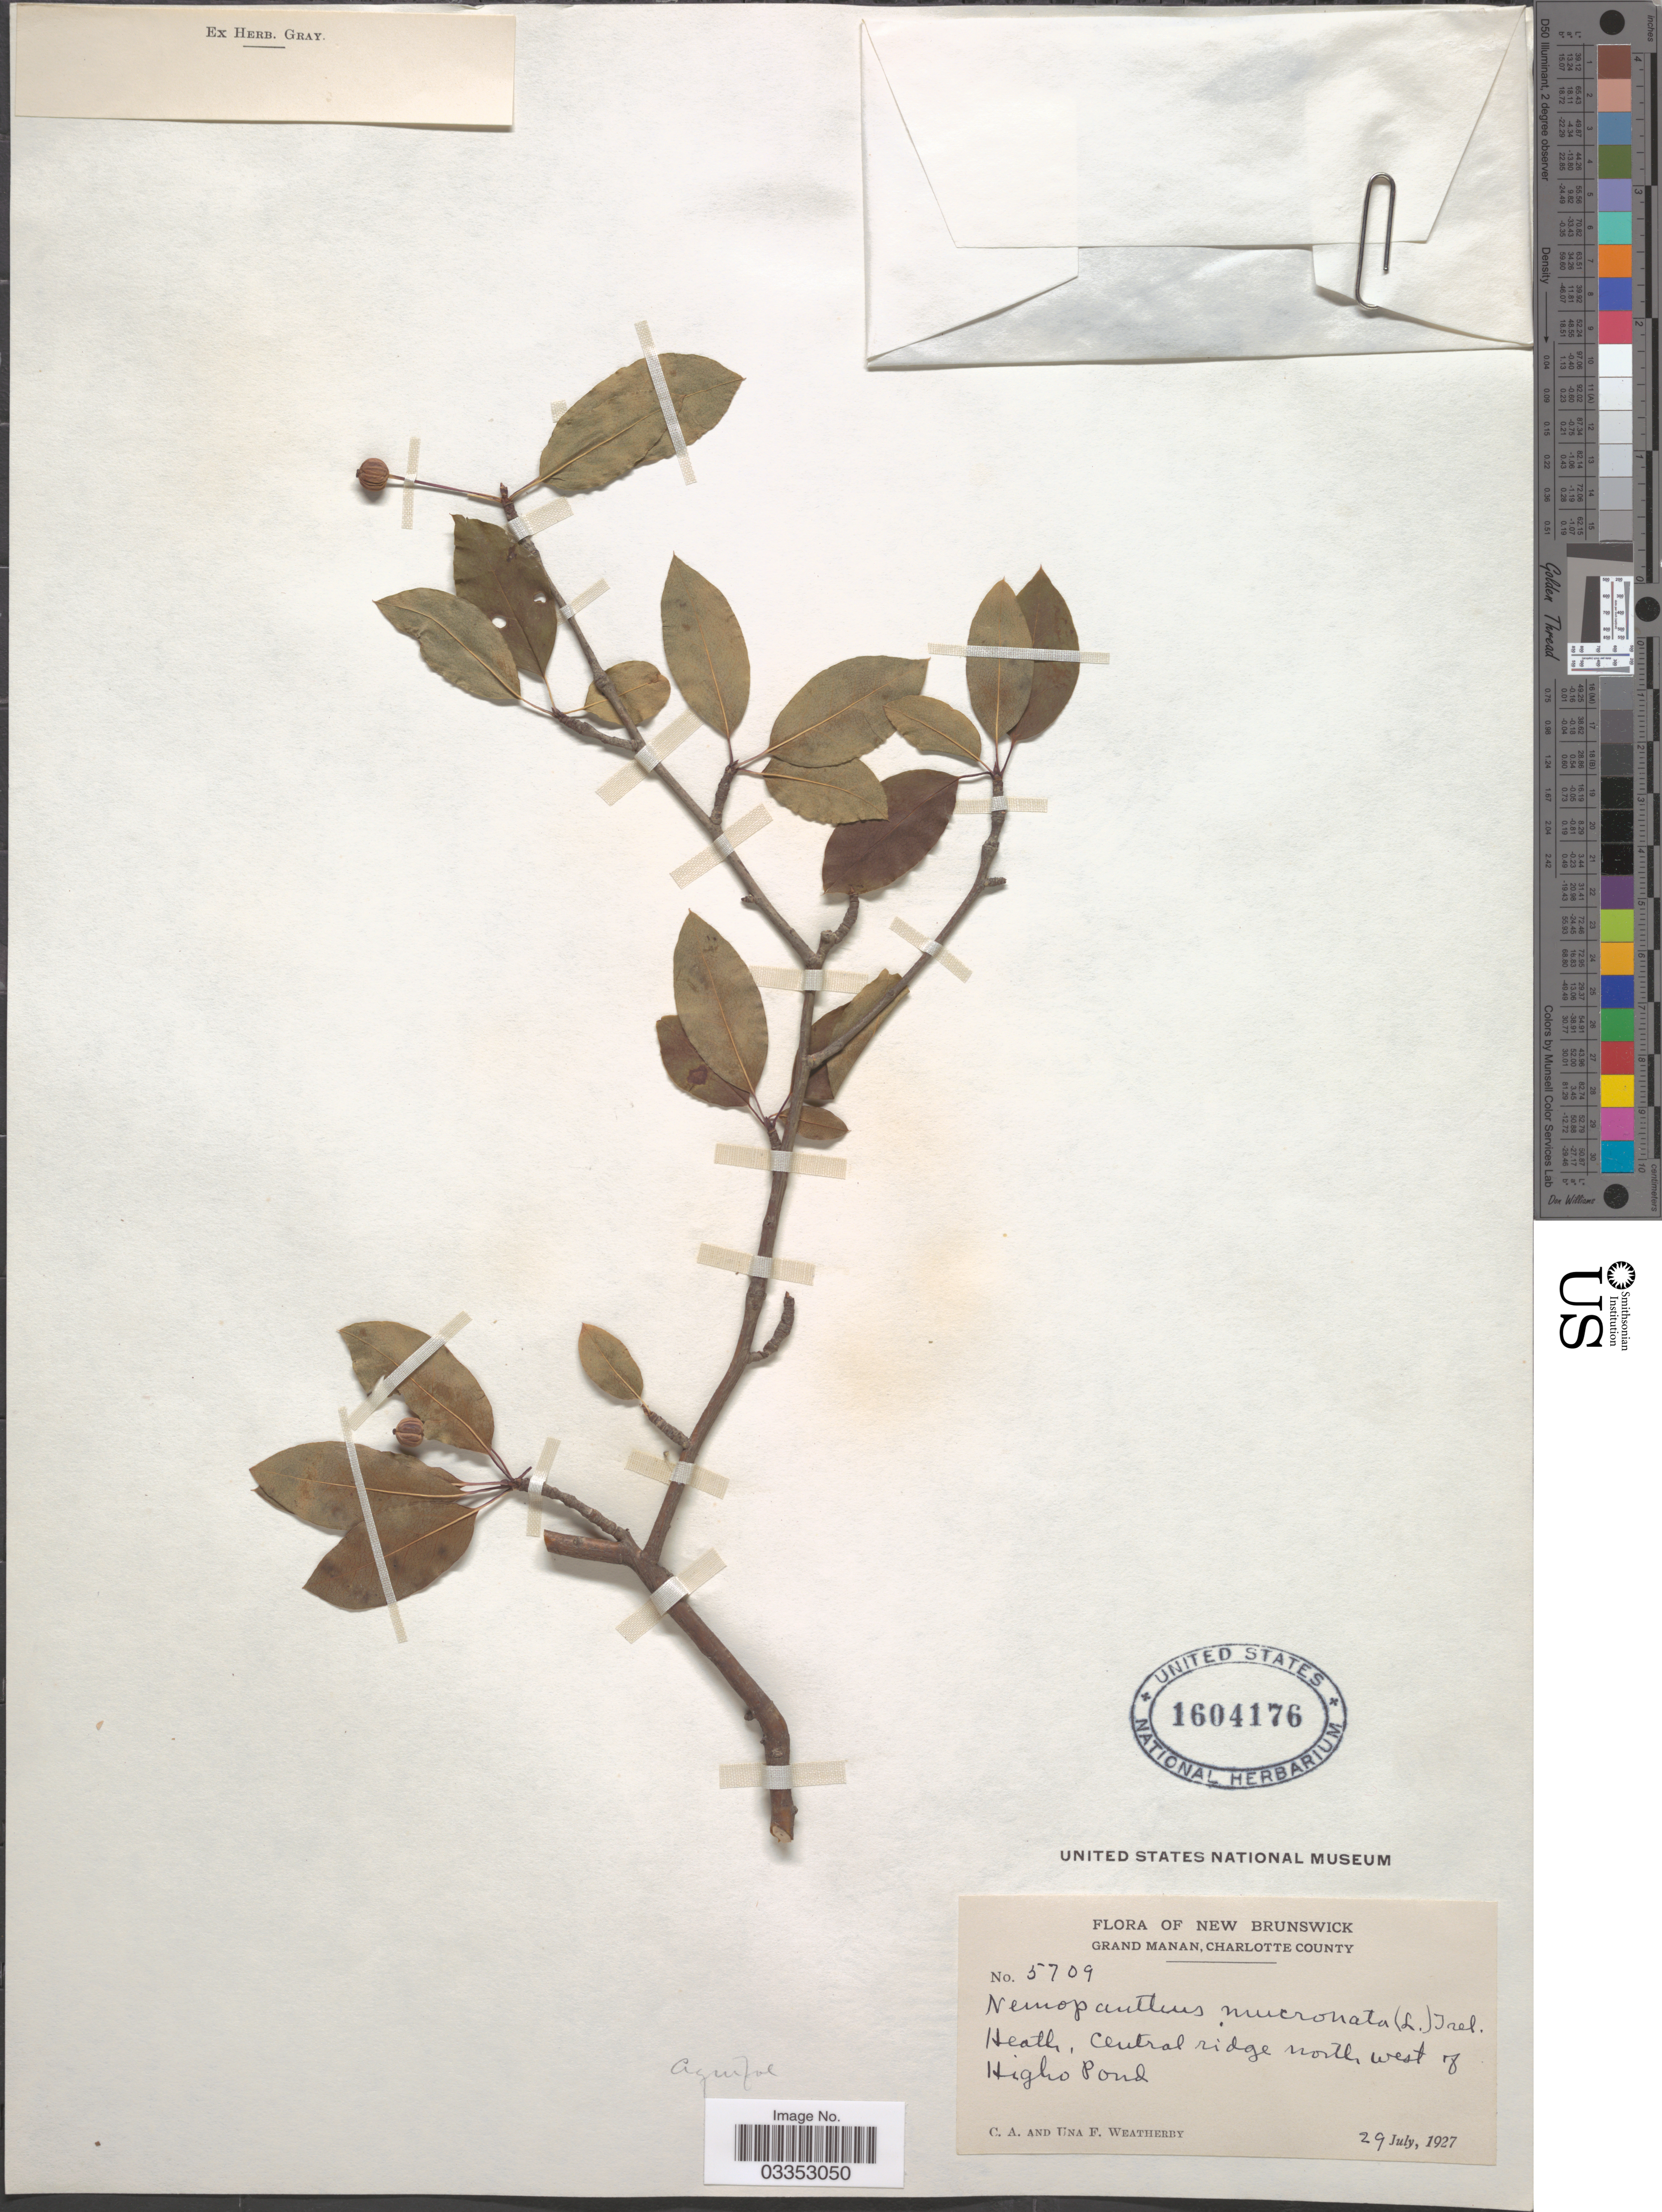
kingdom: Plantae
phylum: Tracheophyta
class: Magnoliopsida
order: Aquifoliales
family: Aquifoliaceae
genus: Nemopanthus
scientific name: Nemopanthus mucronatus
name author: (L.) Trel.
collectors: C. A. Weatherby & U. Weatherby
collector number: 5709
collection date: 1927-07-29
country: Canada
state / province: New Brunswick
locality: Grand Manan, Charlotte County. Heath, Central ridge north, west of Higho [interpreted] Pond.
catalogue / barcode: US 1604176